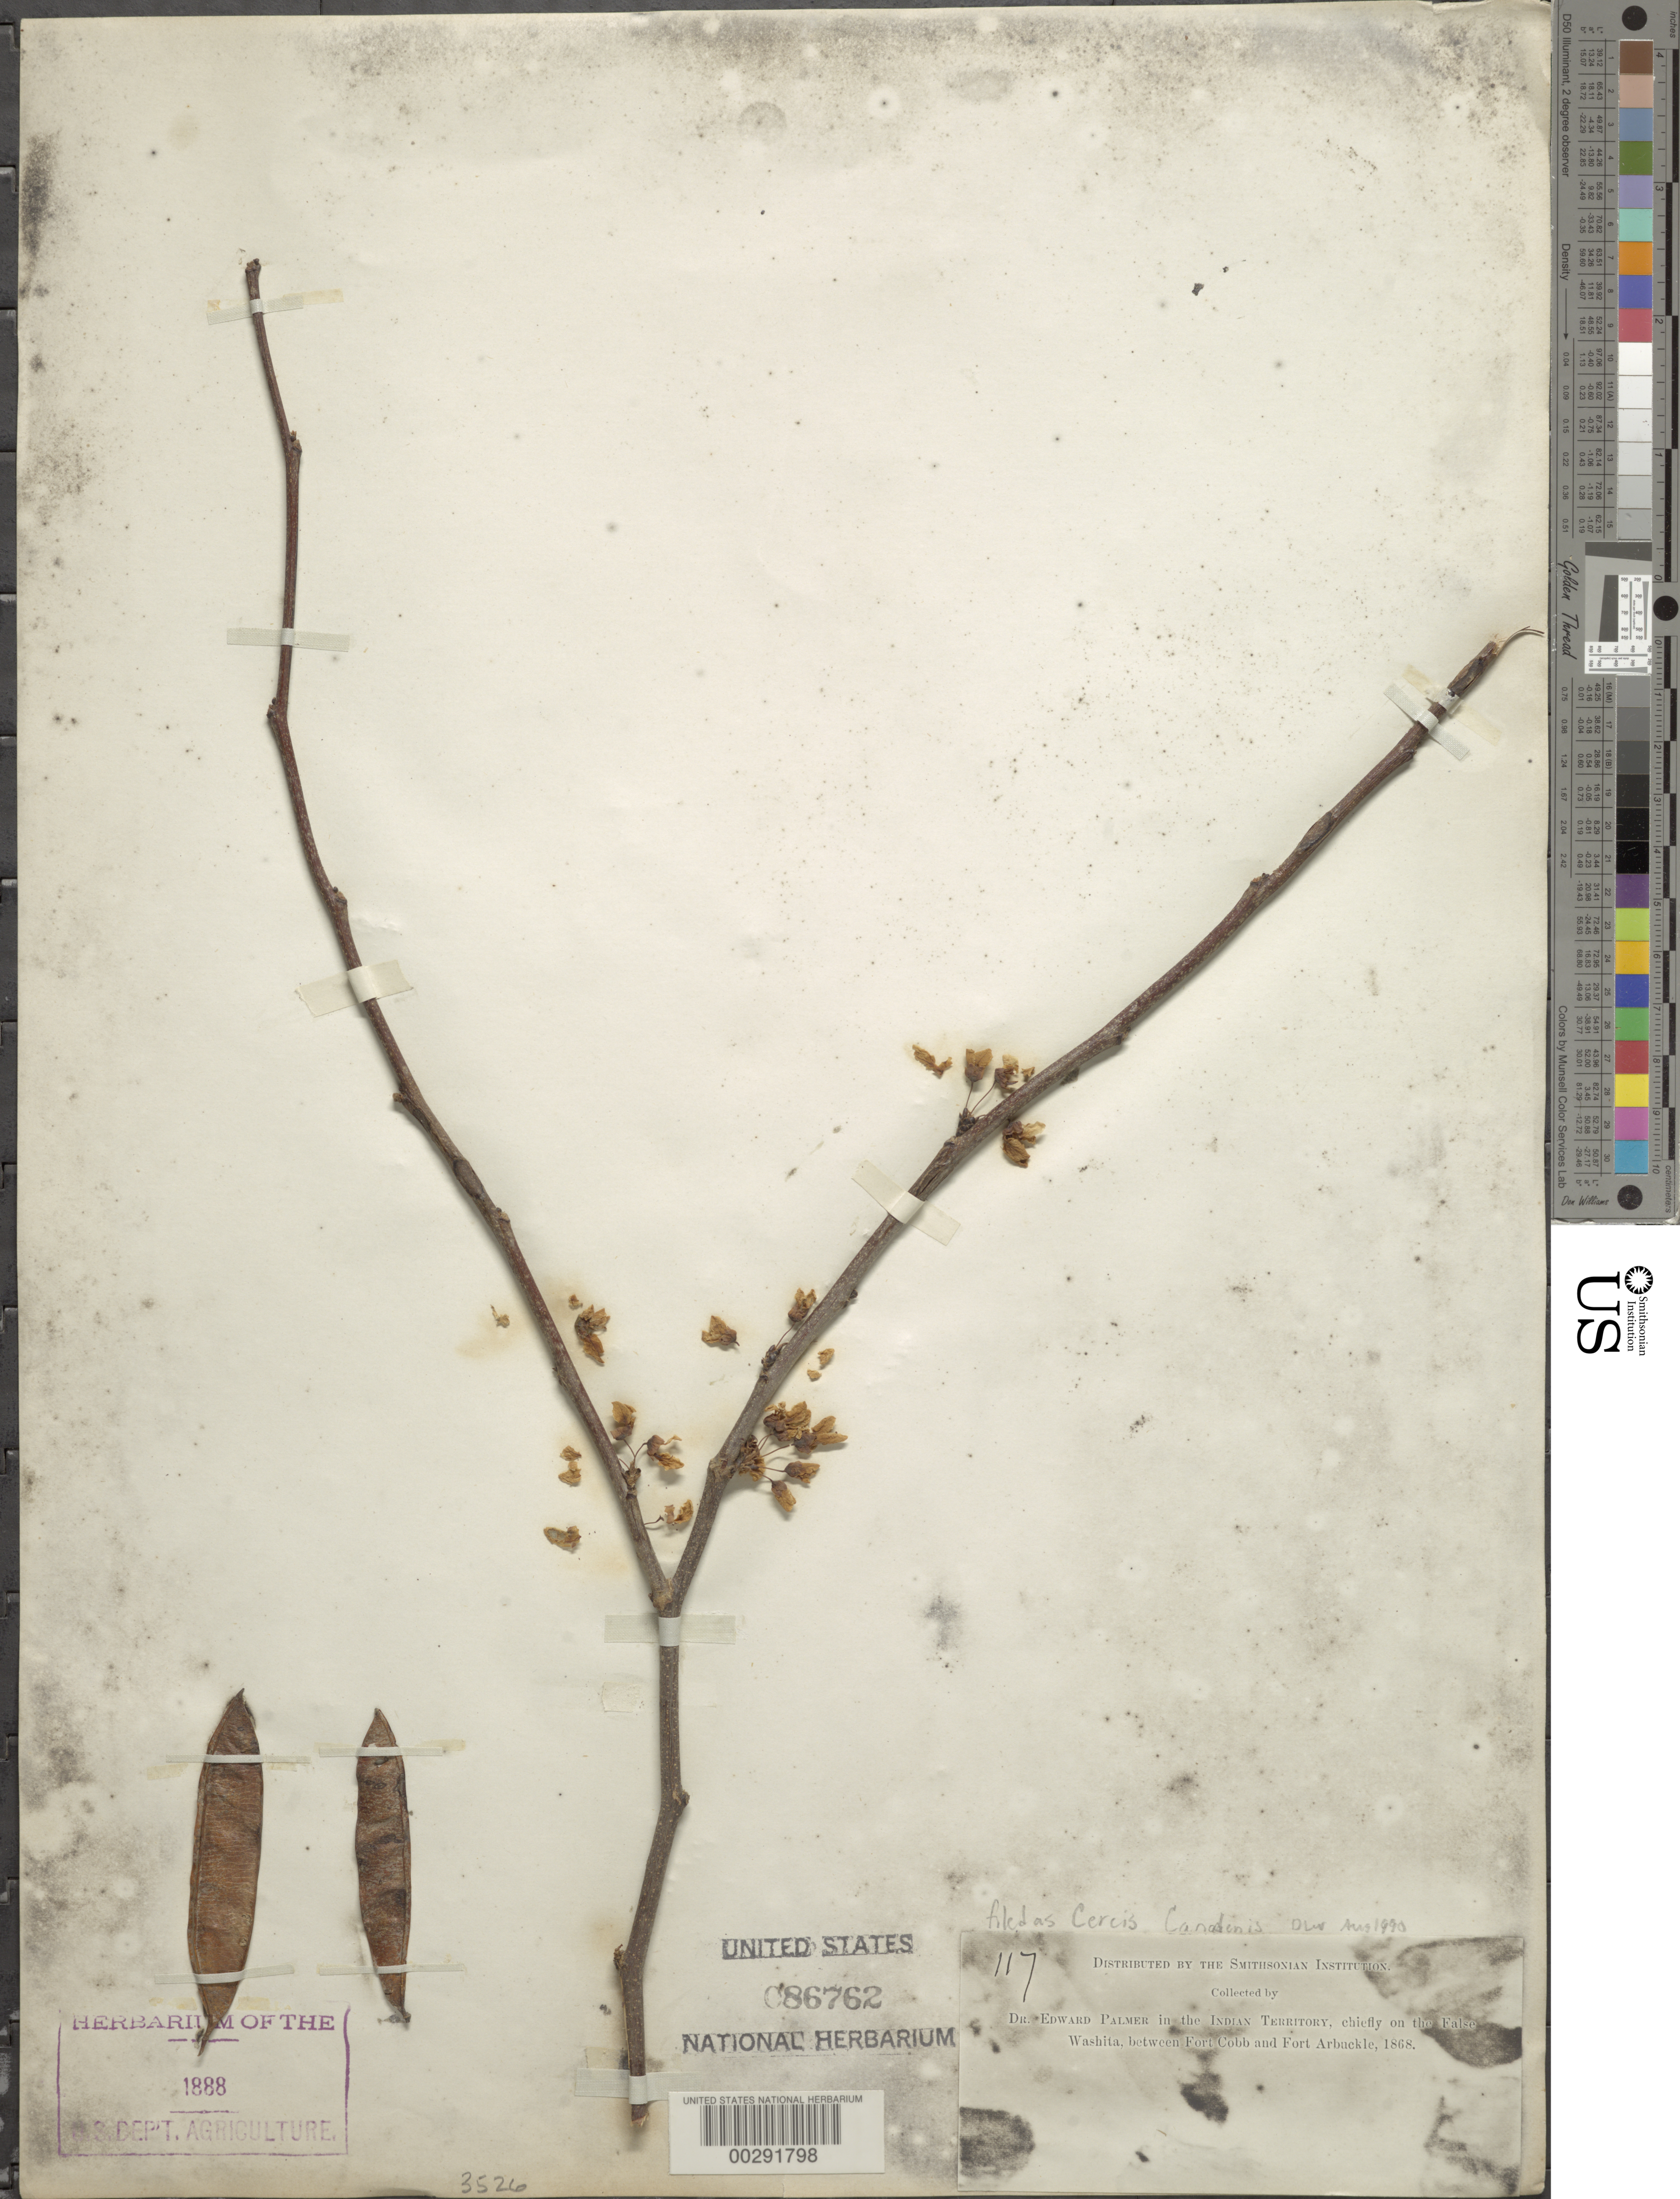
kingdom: Plantae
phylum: Tracheophyta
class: Magnoliopsida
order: Fabales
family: Fabaceae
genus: Cercis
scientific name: Cercis canadensis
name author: L.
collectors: E. Palmer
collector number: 117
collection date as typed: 1868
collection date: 1868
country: United States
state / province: Oklahoma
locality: False washita, between fort cobb and fort arbuckle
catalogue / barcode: US 86762